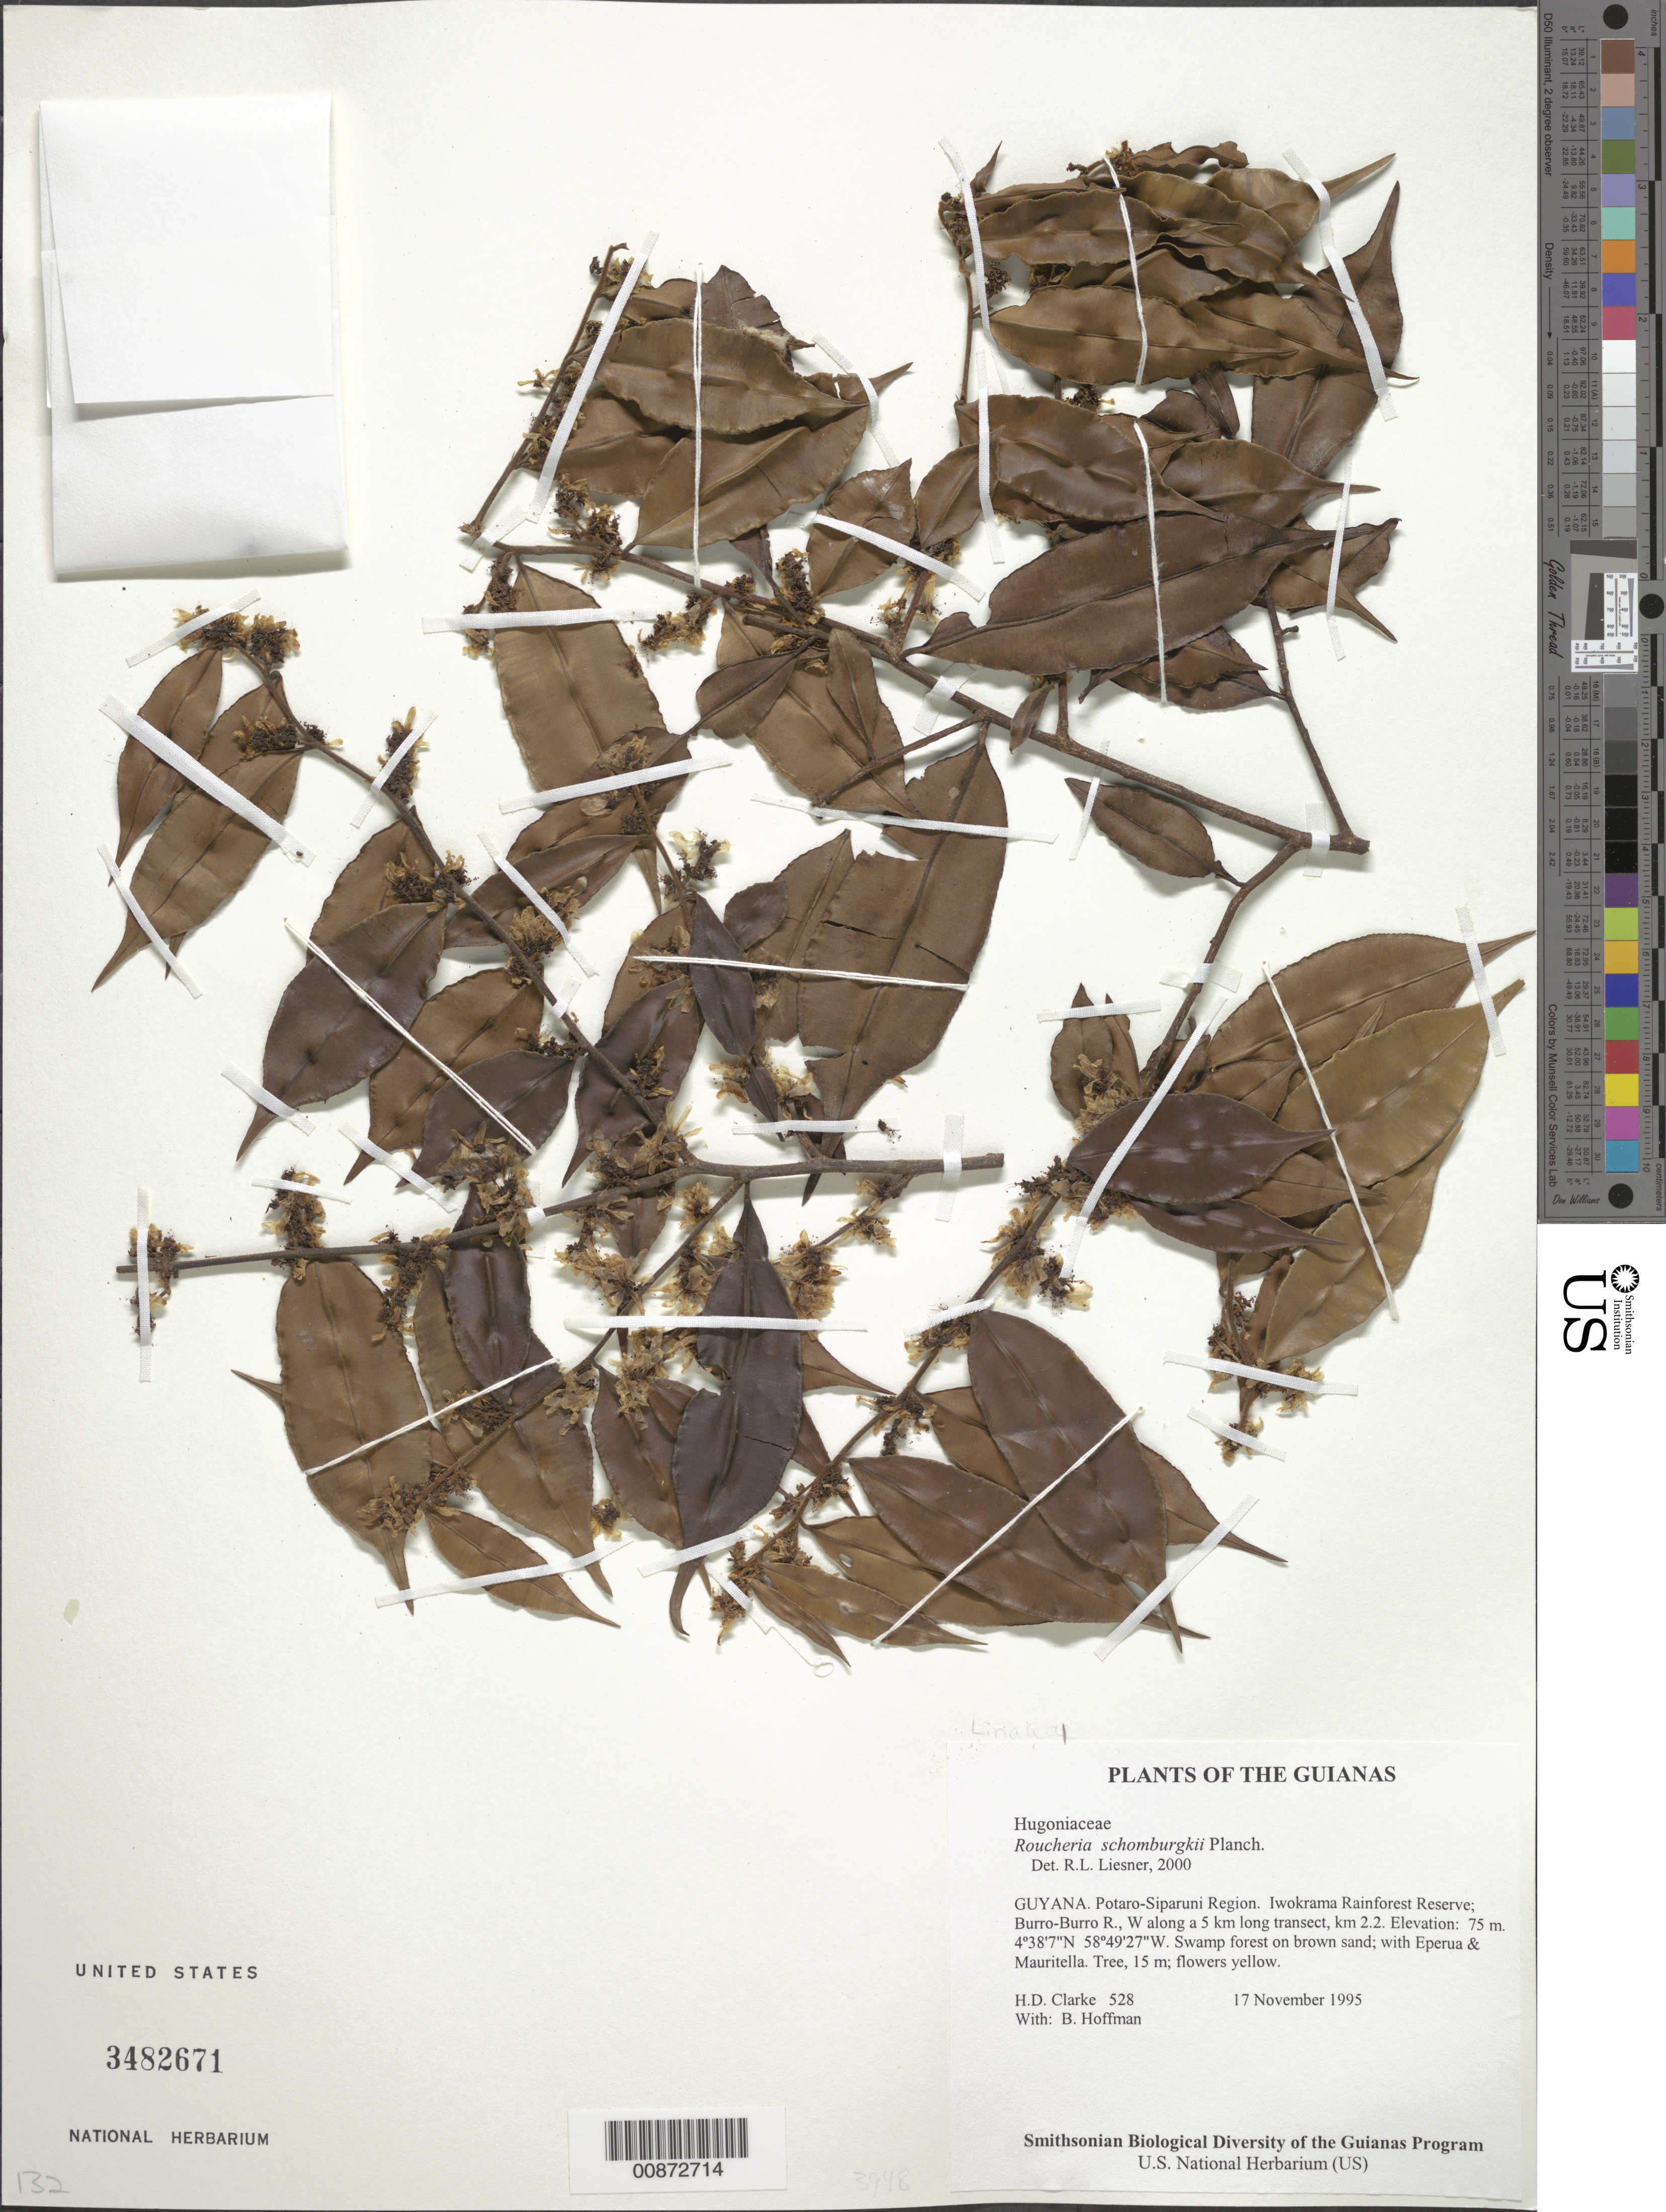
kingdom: Plantae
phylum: Tracheophyta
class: Magnoliopsida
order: Malpighiales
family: Linaceae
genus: Roucheria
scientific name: Roucheria schomburgkii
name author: Planch.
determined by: Liesner, R. L.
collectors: H. D. Clarke & B. Hoffman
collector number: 528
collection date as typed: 17 November 1995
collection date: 1995-11-17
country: Guyana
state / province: Potaro-Siparuni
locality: Iwokrama Rainforest Reserve; Burro-Burro R., W along a 5 km long transect, km 2.2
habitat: Swamp forest on brown sand; with Eperua & Mauritella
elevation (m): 75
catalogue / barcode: US 3482671